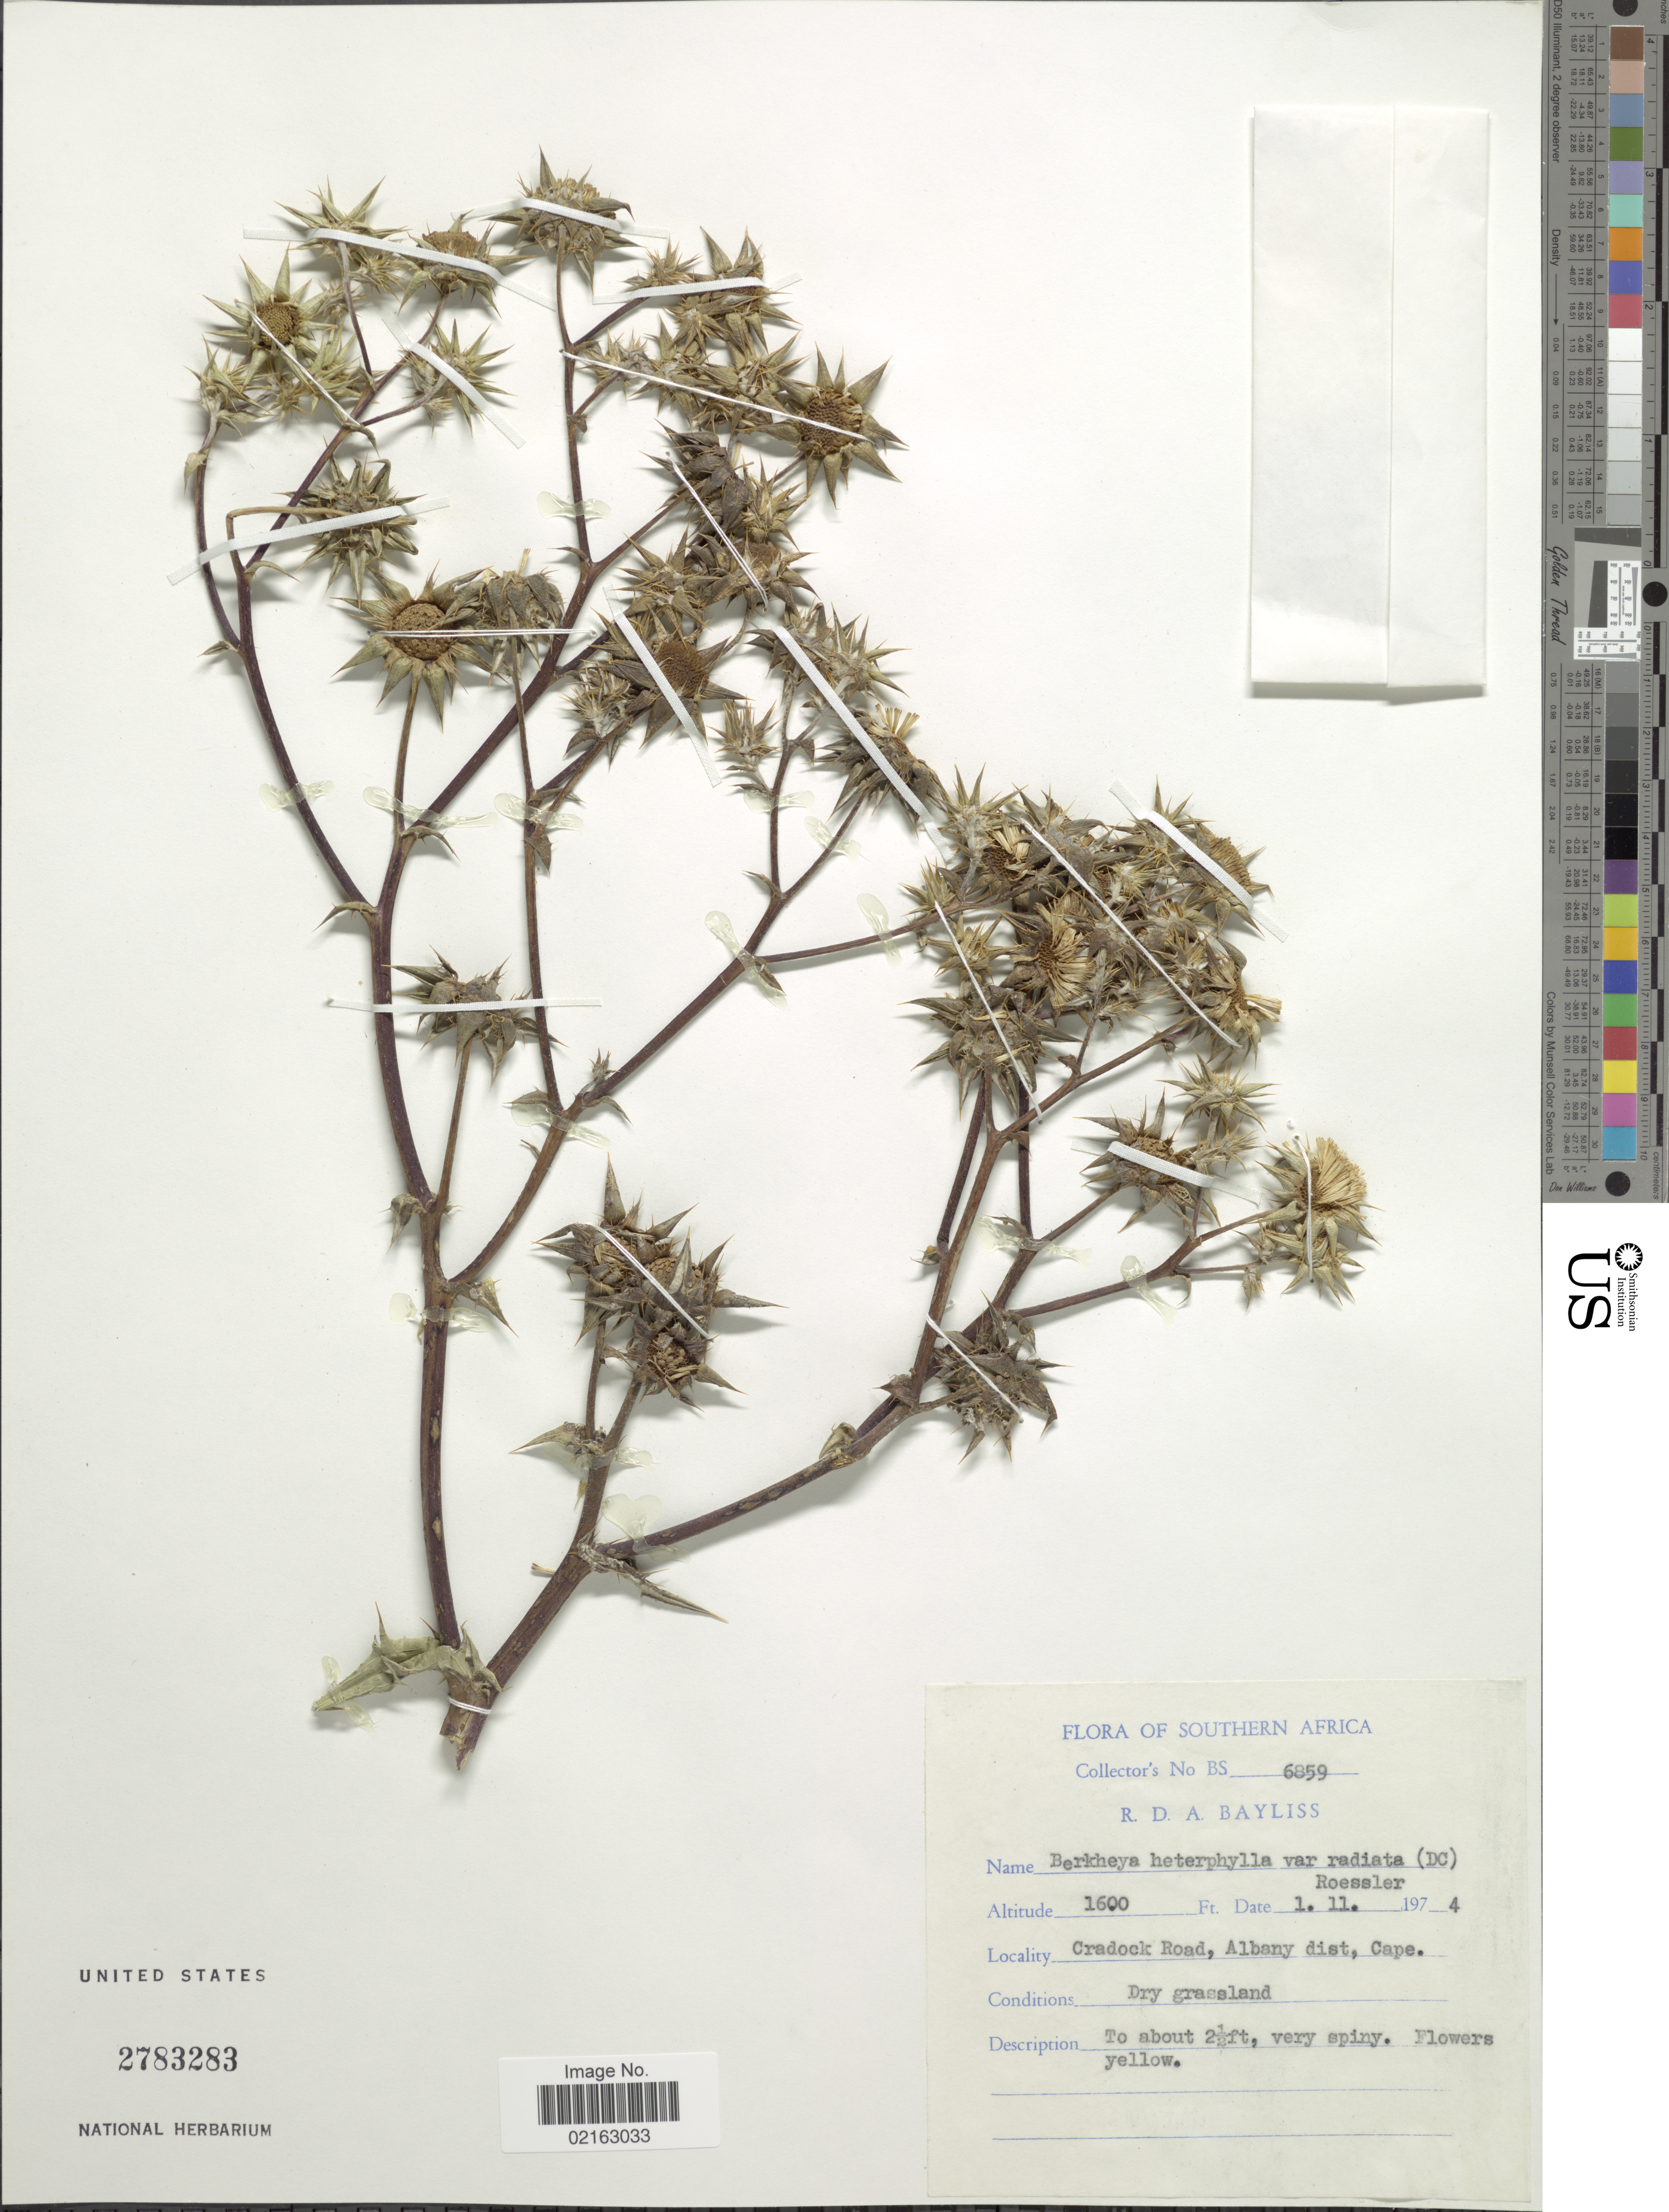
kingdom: Plantae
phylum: Tracheophyta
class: Magnoliopsida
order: Asterales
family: Asteraceae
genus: Berkheya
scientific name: Berkheya heterophylla var. radiata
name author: (DC.) Roessler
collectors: R. Bayliss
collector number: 6859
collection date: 1974-11-01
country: South Africa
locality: Southern Africa. Cradock Road, Albany dist, Cape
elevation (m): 488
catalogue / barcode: US 2783283